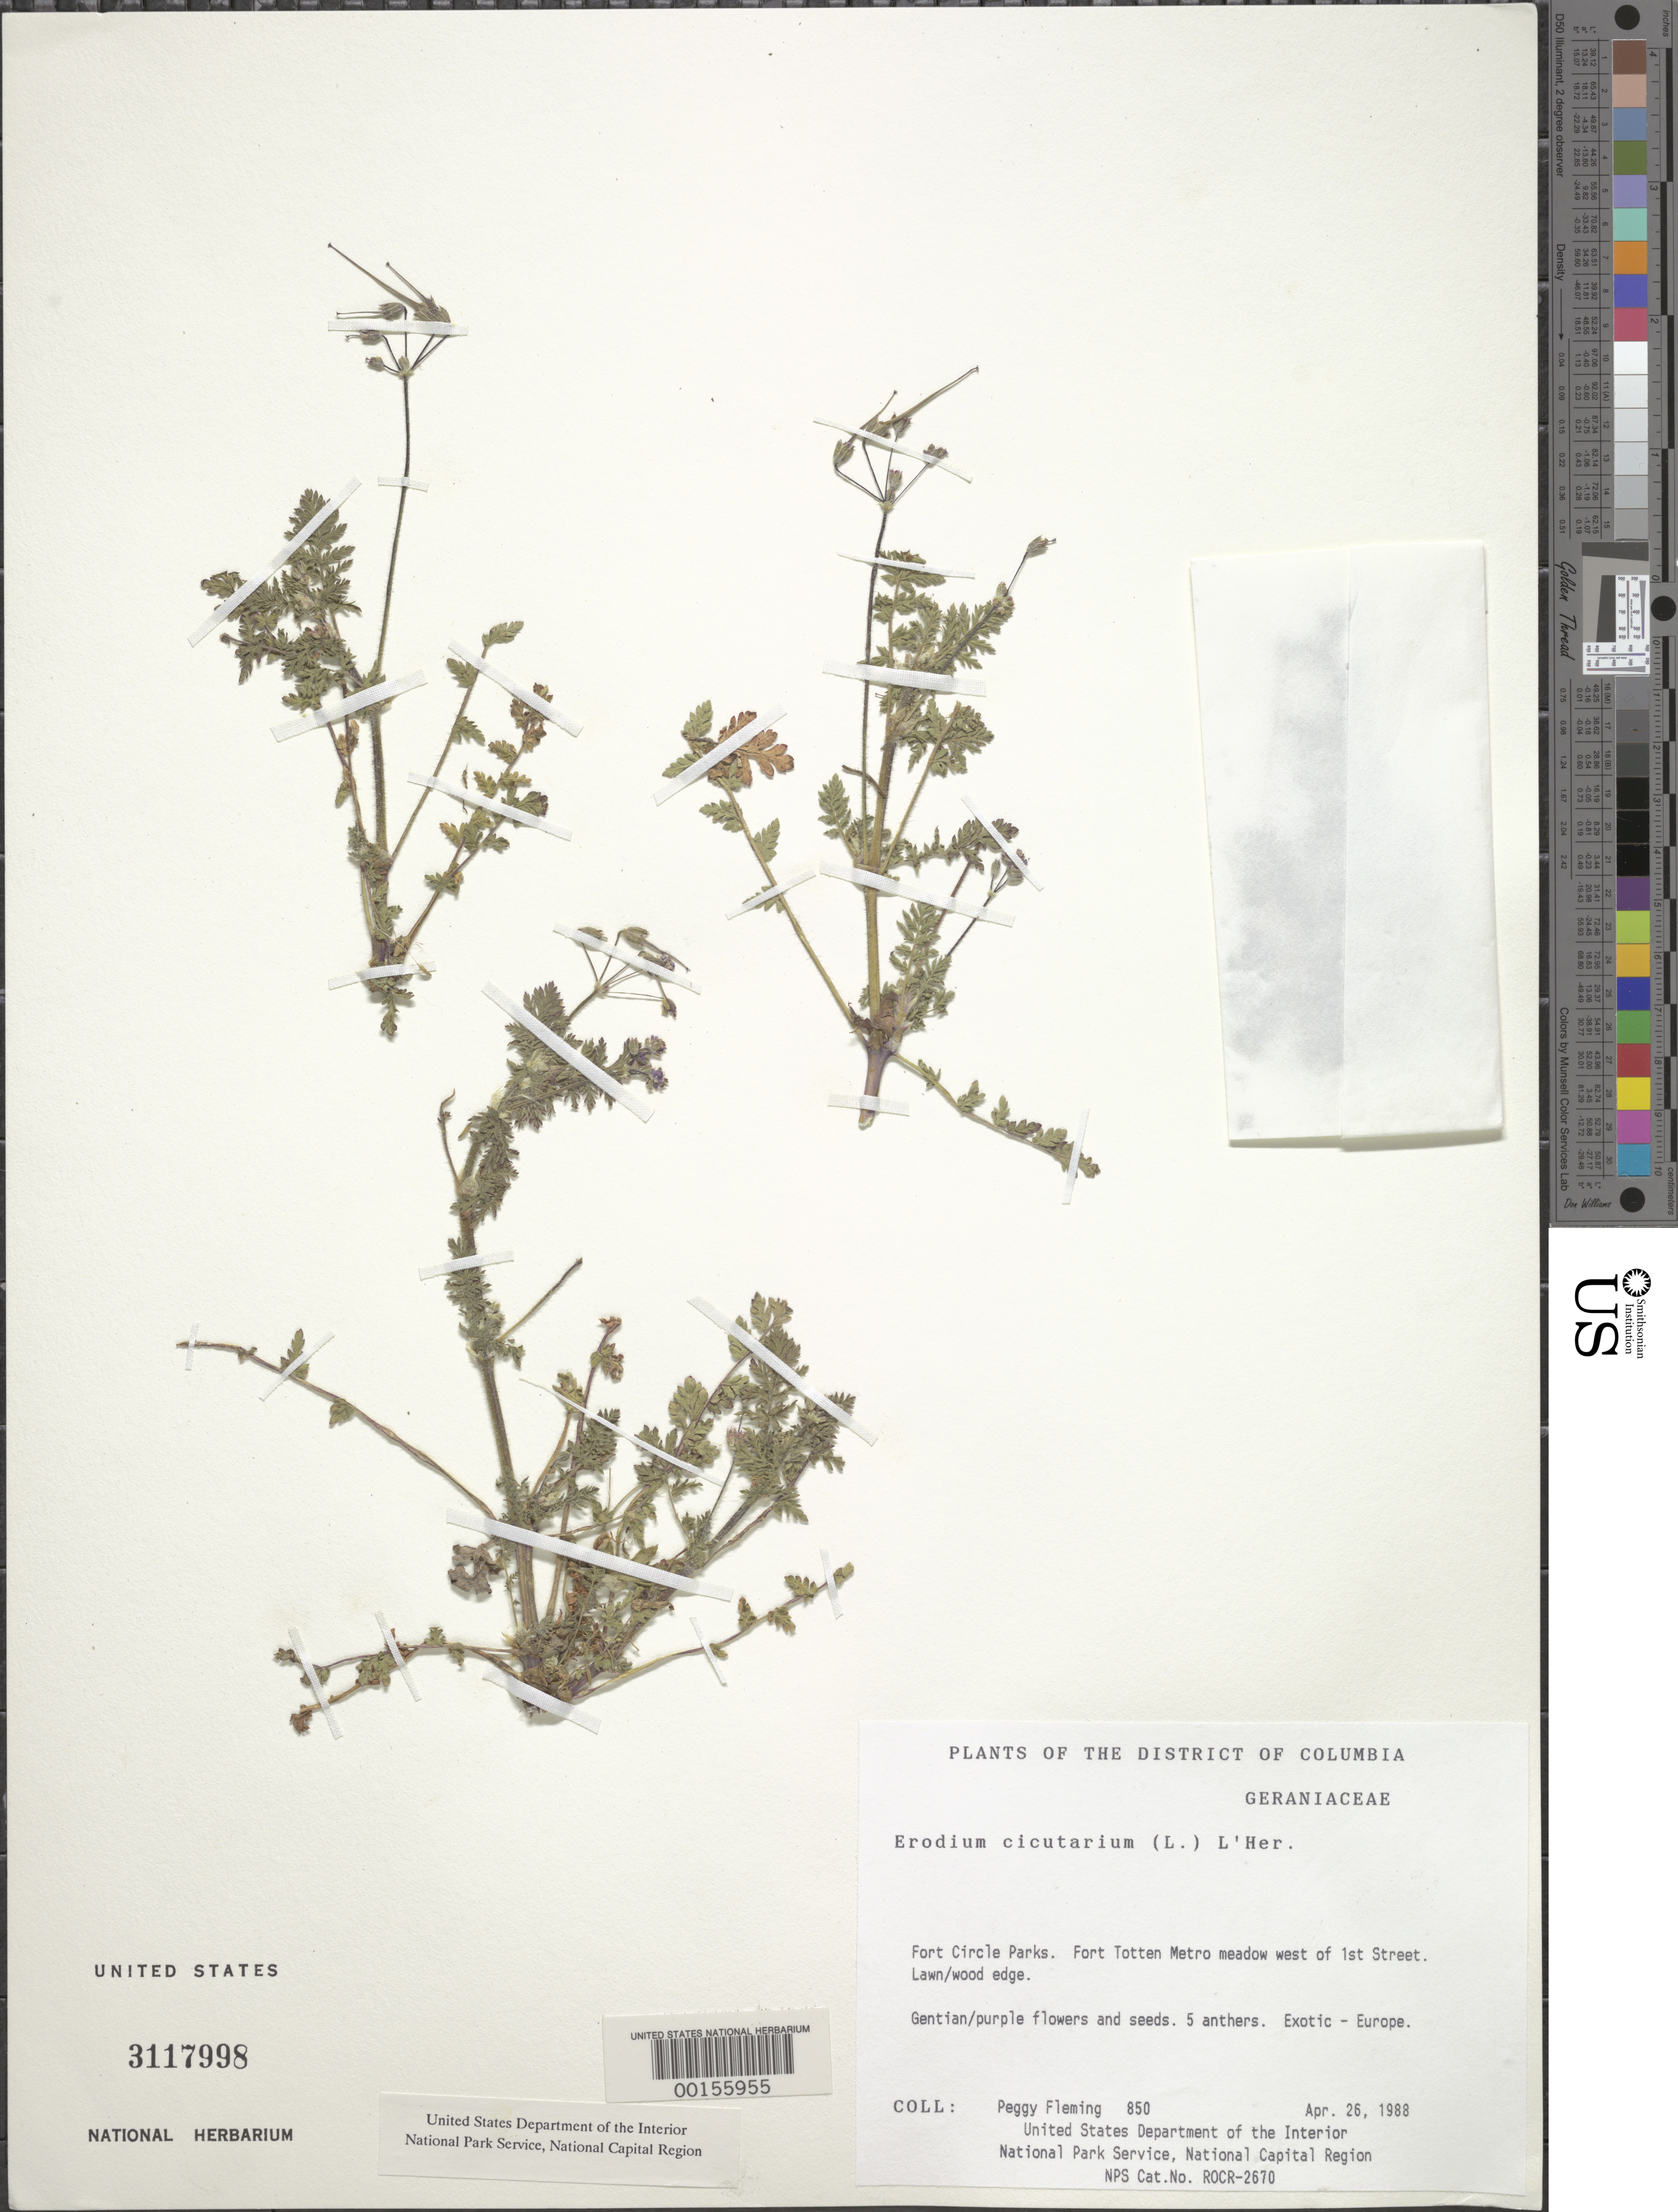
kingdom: Plantae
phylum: Tracheophyta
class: Magnoliopsida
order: Geraniales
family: Geraniaceae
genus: Erodium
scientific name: Erodium cicutarium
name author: (L.) L'Hér.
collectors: P. Fleming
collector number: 850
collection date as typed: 26 Apr 1988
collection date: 1988-04-26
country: United States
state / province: District of Columbia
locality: Fort Circle Parks, Fort Totten Metro meadow and lawn, 1st Street NE Fort Circle Parks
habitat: Lawn wood edge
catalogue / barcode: US 3117998